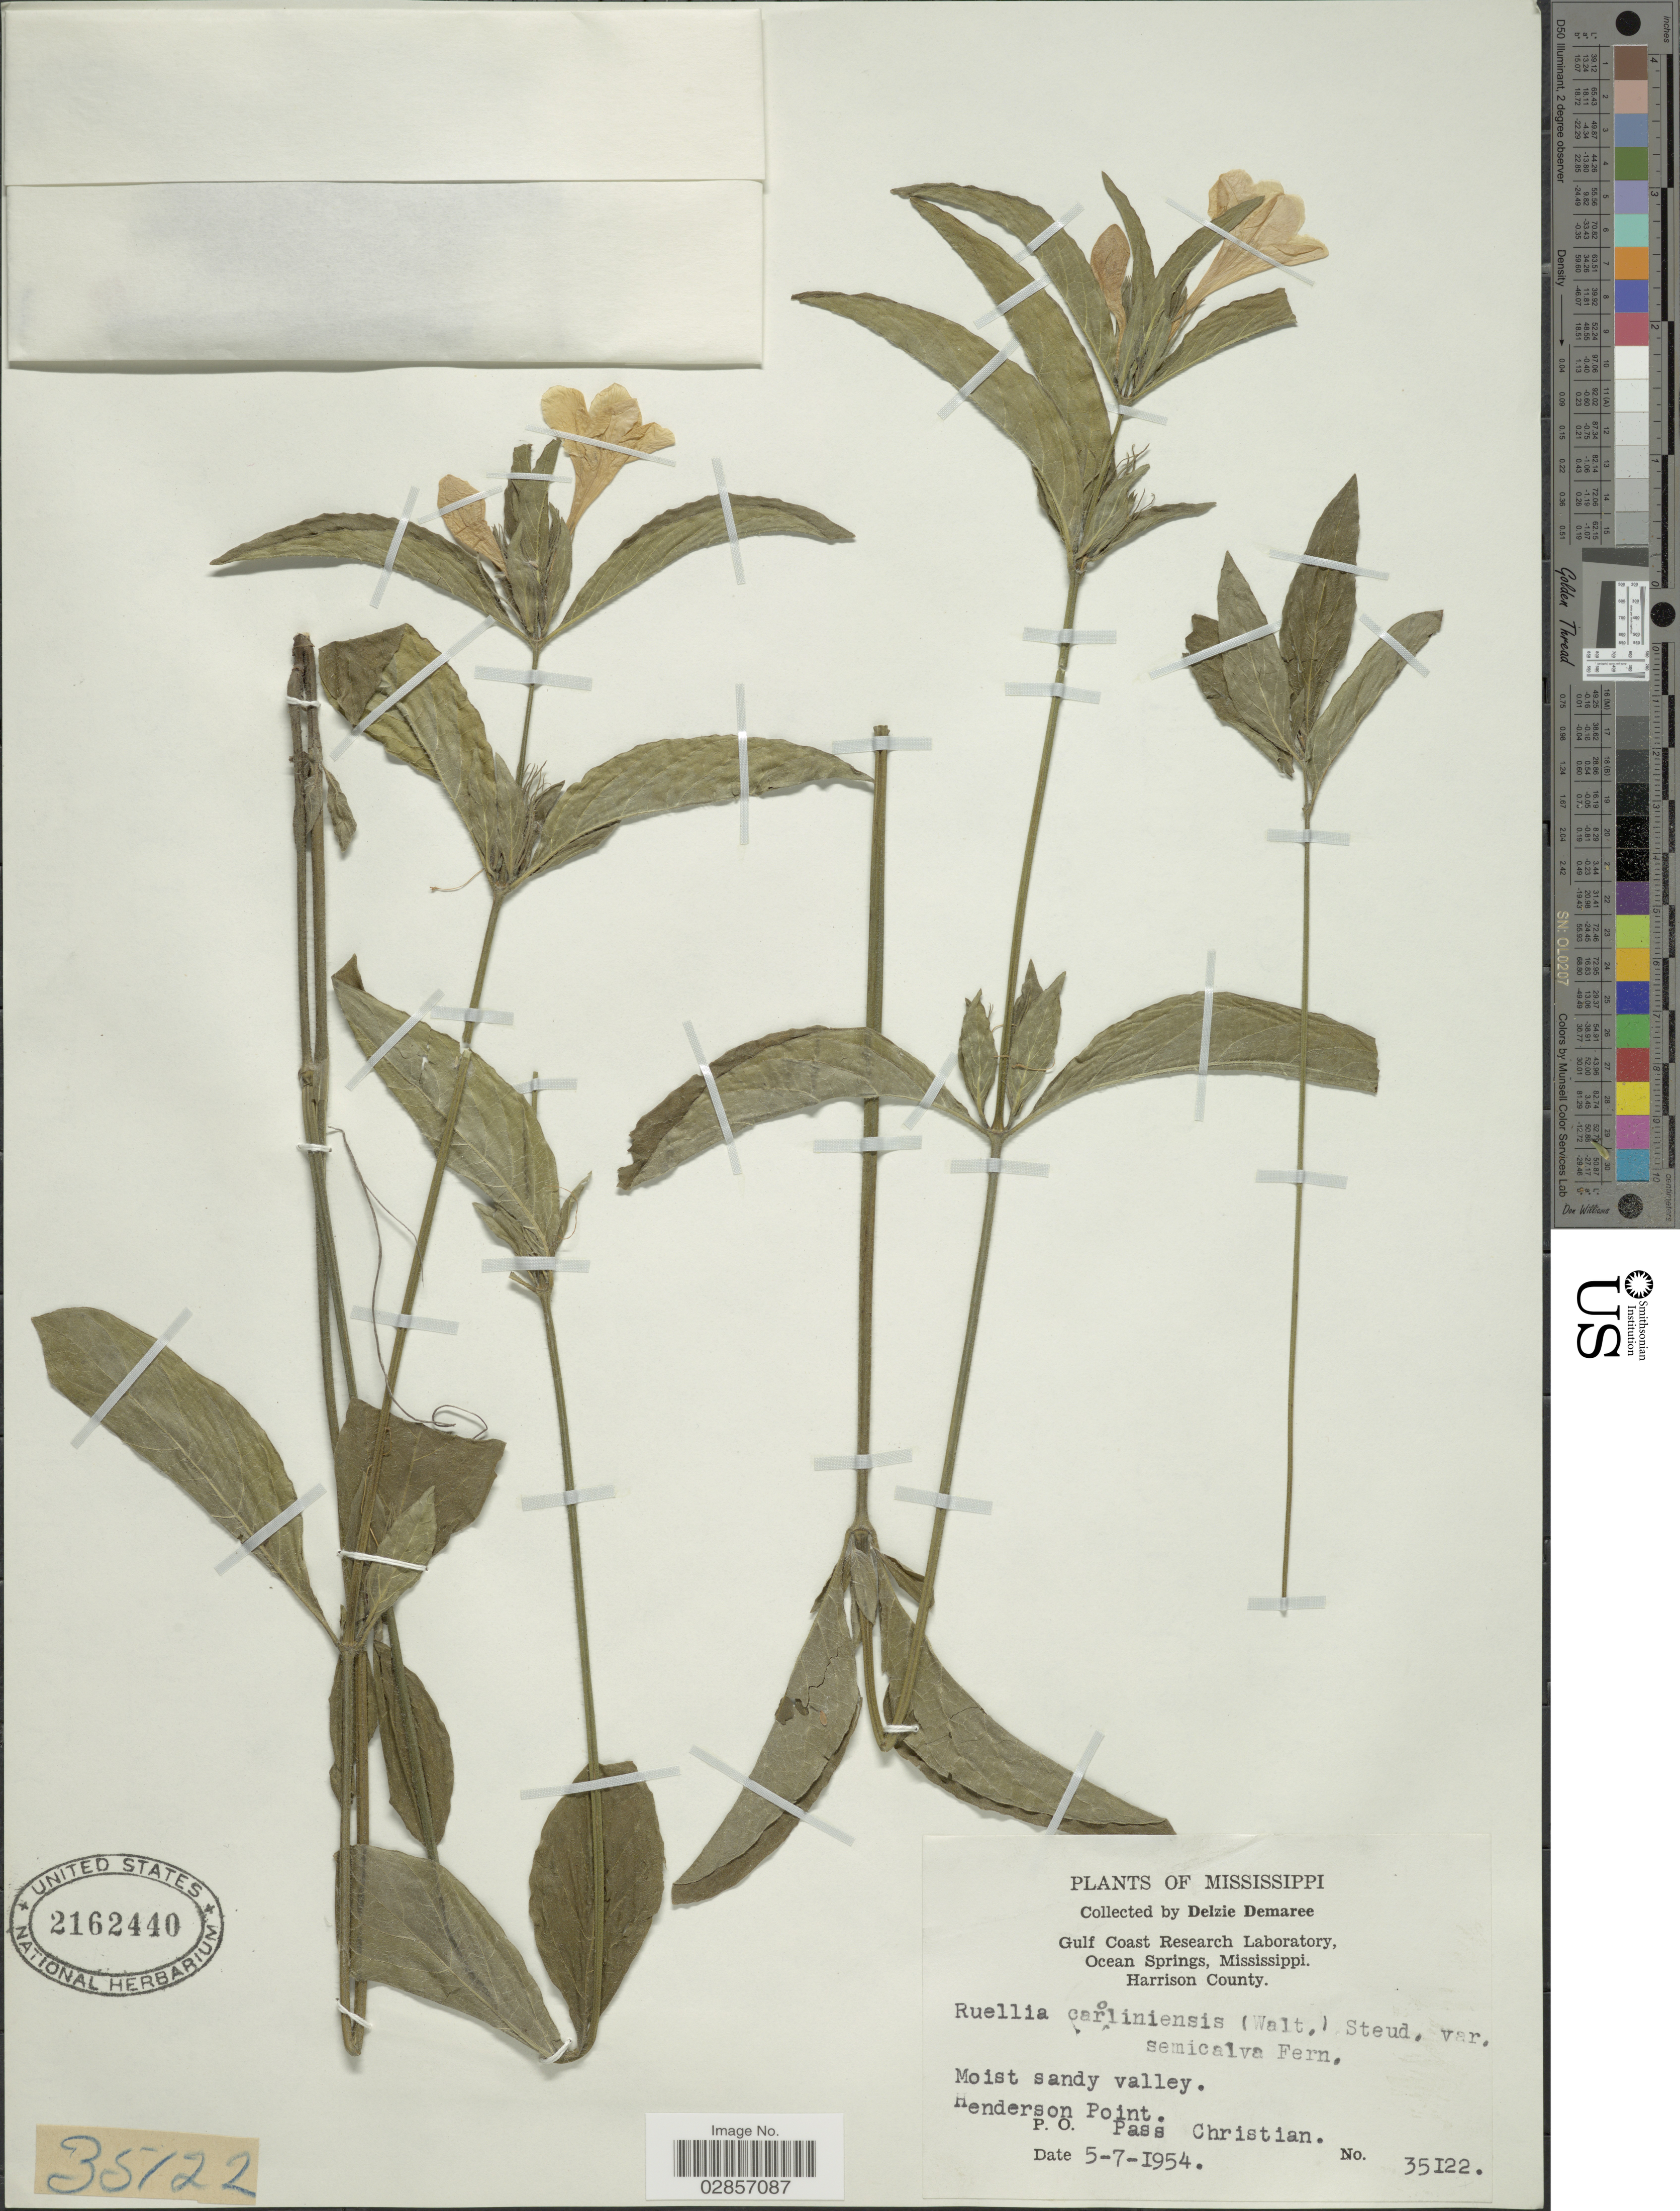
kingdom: Plantae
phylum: Tracheophyta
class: Magnoliopsida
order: Lamiales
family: Acanthaceae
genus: Ruellia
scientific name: Ruellia caroliniensis var. semicalva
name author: Fernald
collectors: D. Demaree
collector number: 35122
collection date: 1954-05-07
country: United States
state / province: Mississippi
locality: Gulf Coast Research Laboratory, Ocean Springs, Mississippi. Harrison County. Henderson Point. P.O. Pass Christian.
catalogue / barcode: US 2162440